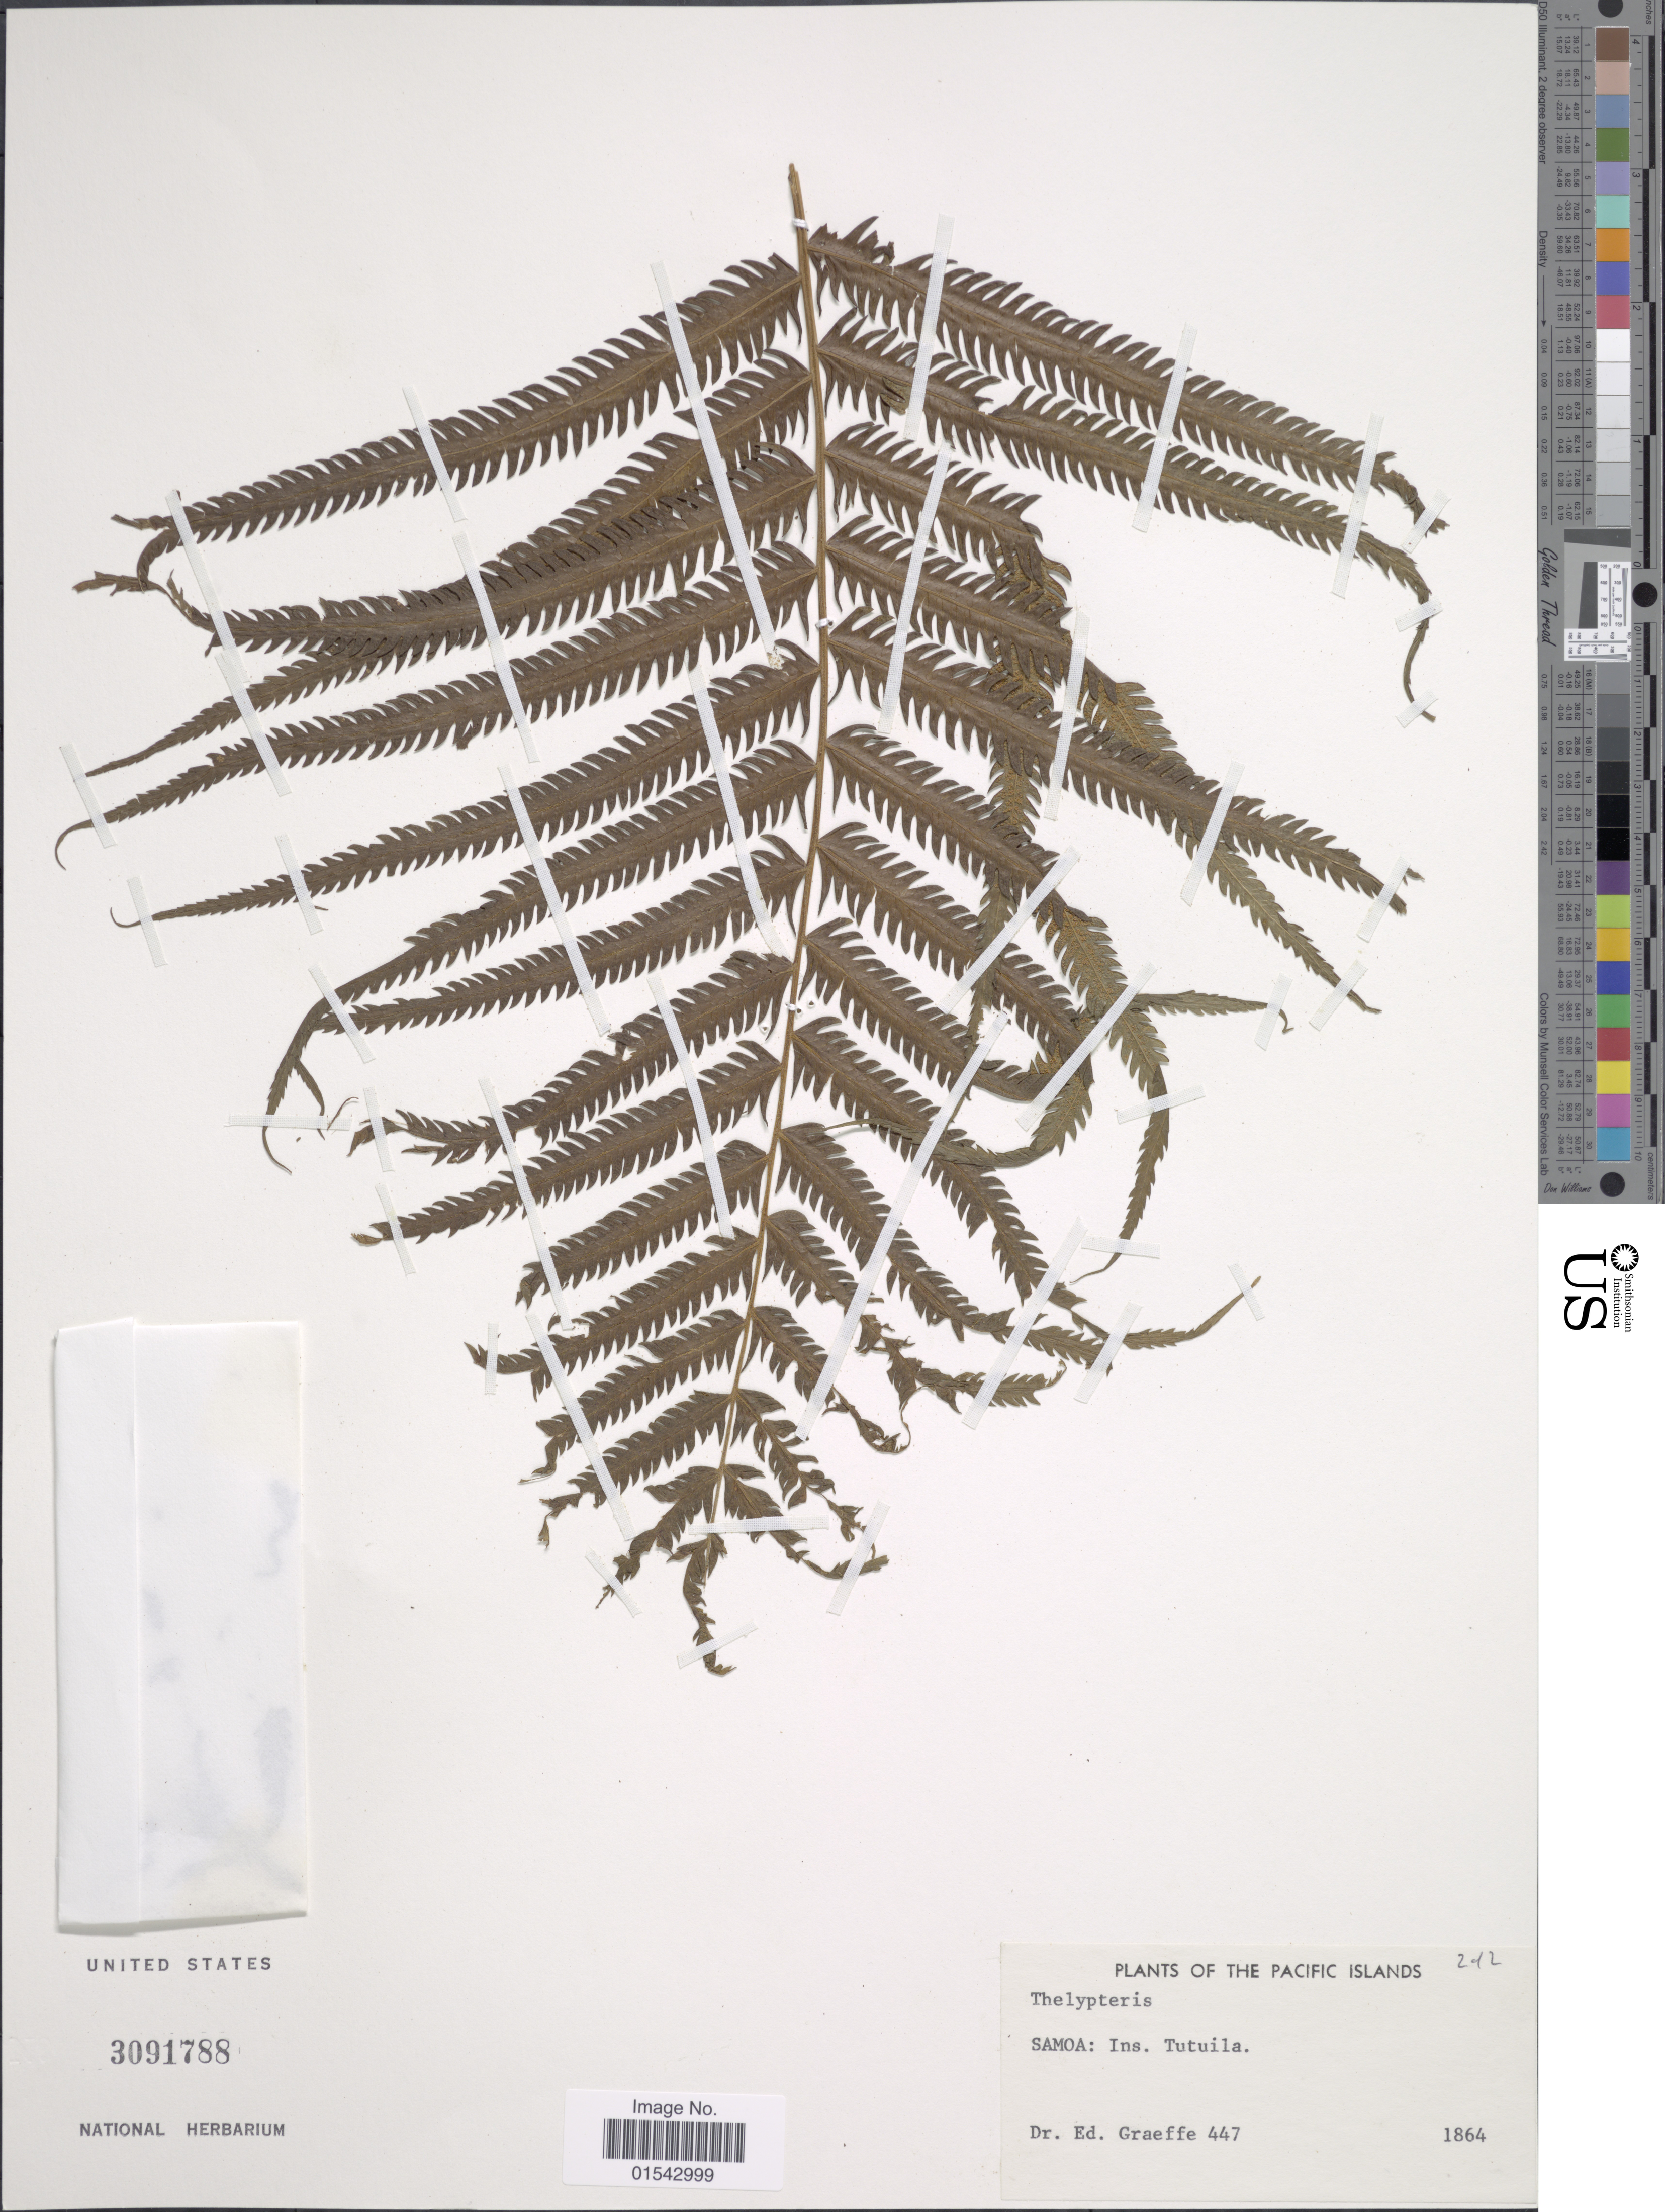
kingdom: Plantae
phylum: Tracheophyta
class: Polypodiopsida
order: Polypodiales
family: Thelypteridaceae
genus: Cyclosorus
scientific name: Cyclosorus sp.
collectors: E. Graeffe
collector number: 447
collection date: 1864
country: American Samoa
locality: Samoa: Ins. Tutuila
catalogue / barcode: US 3091788